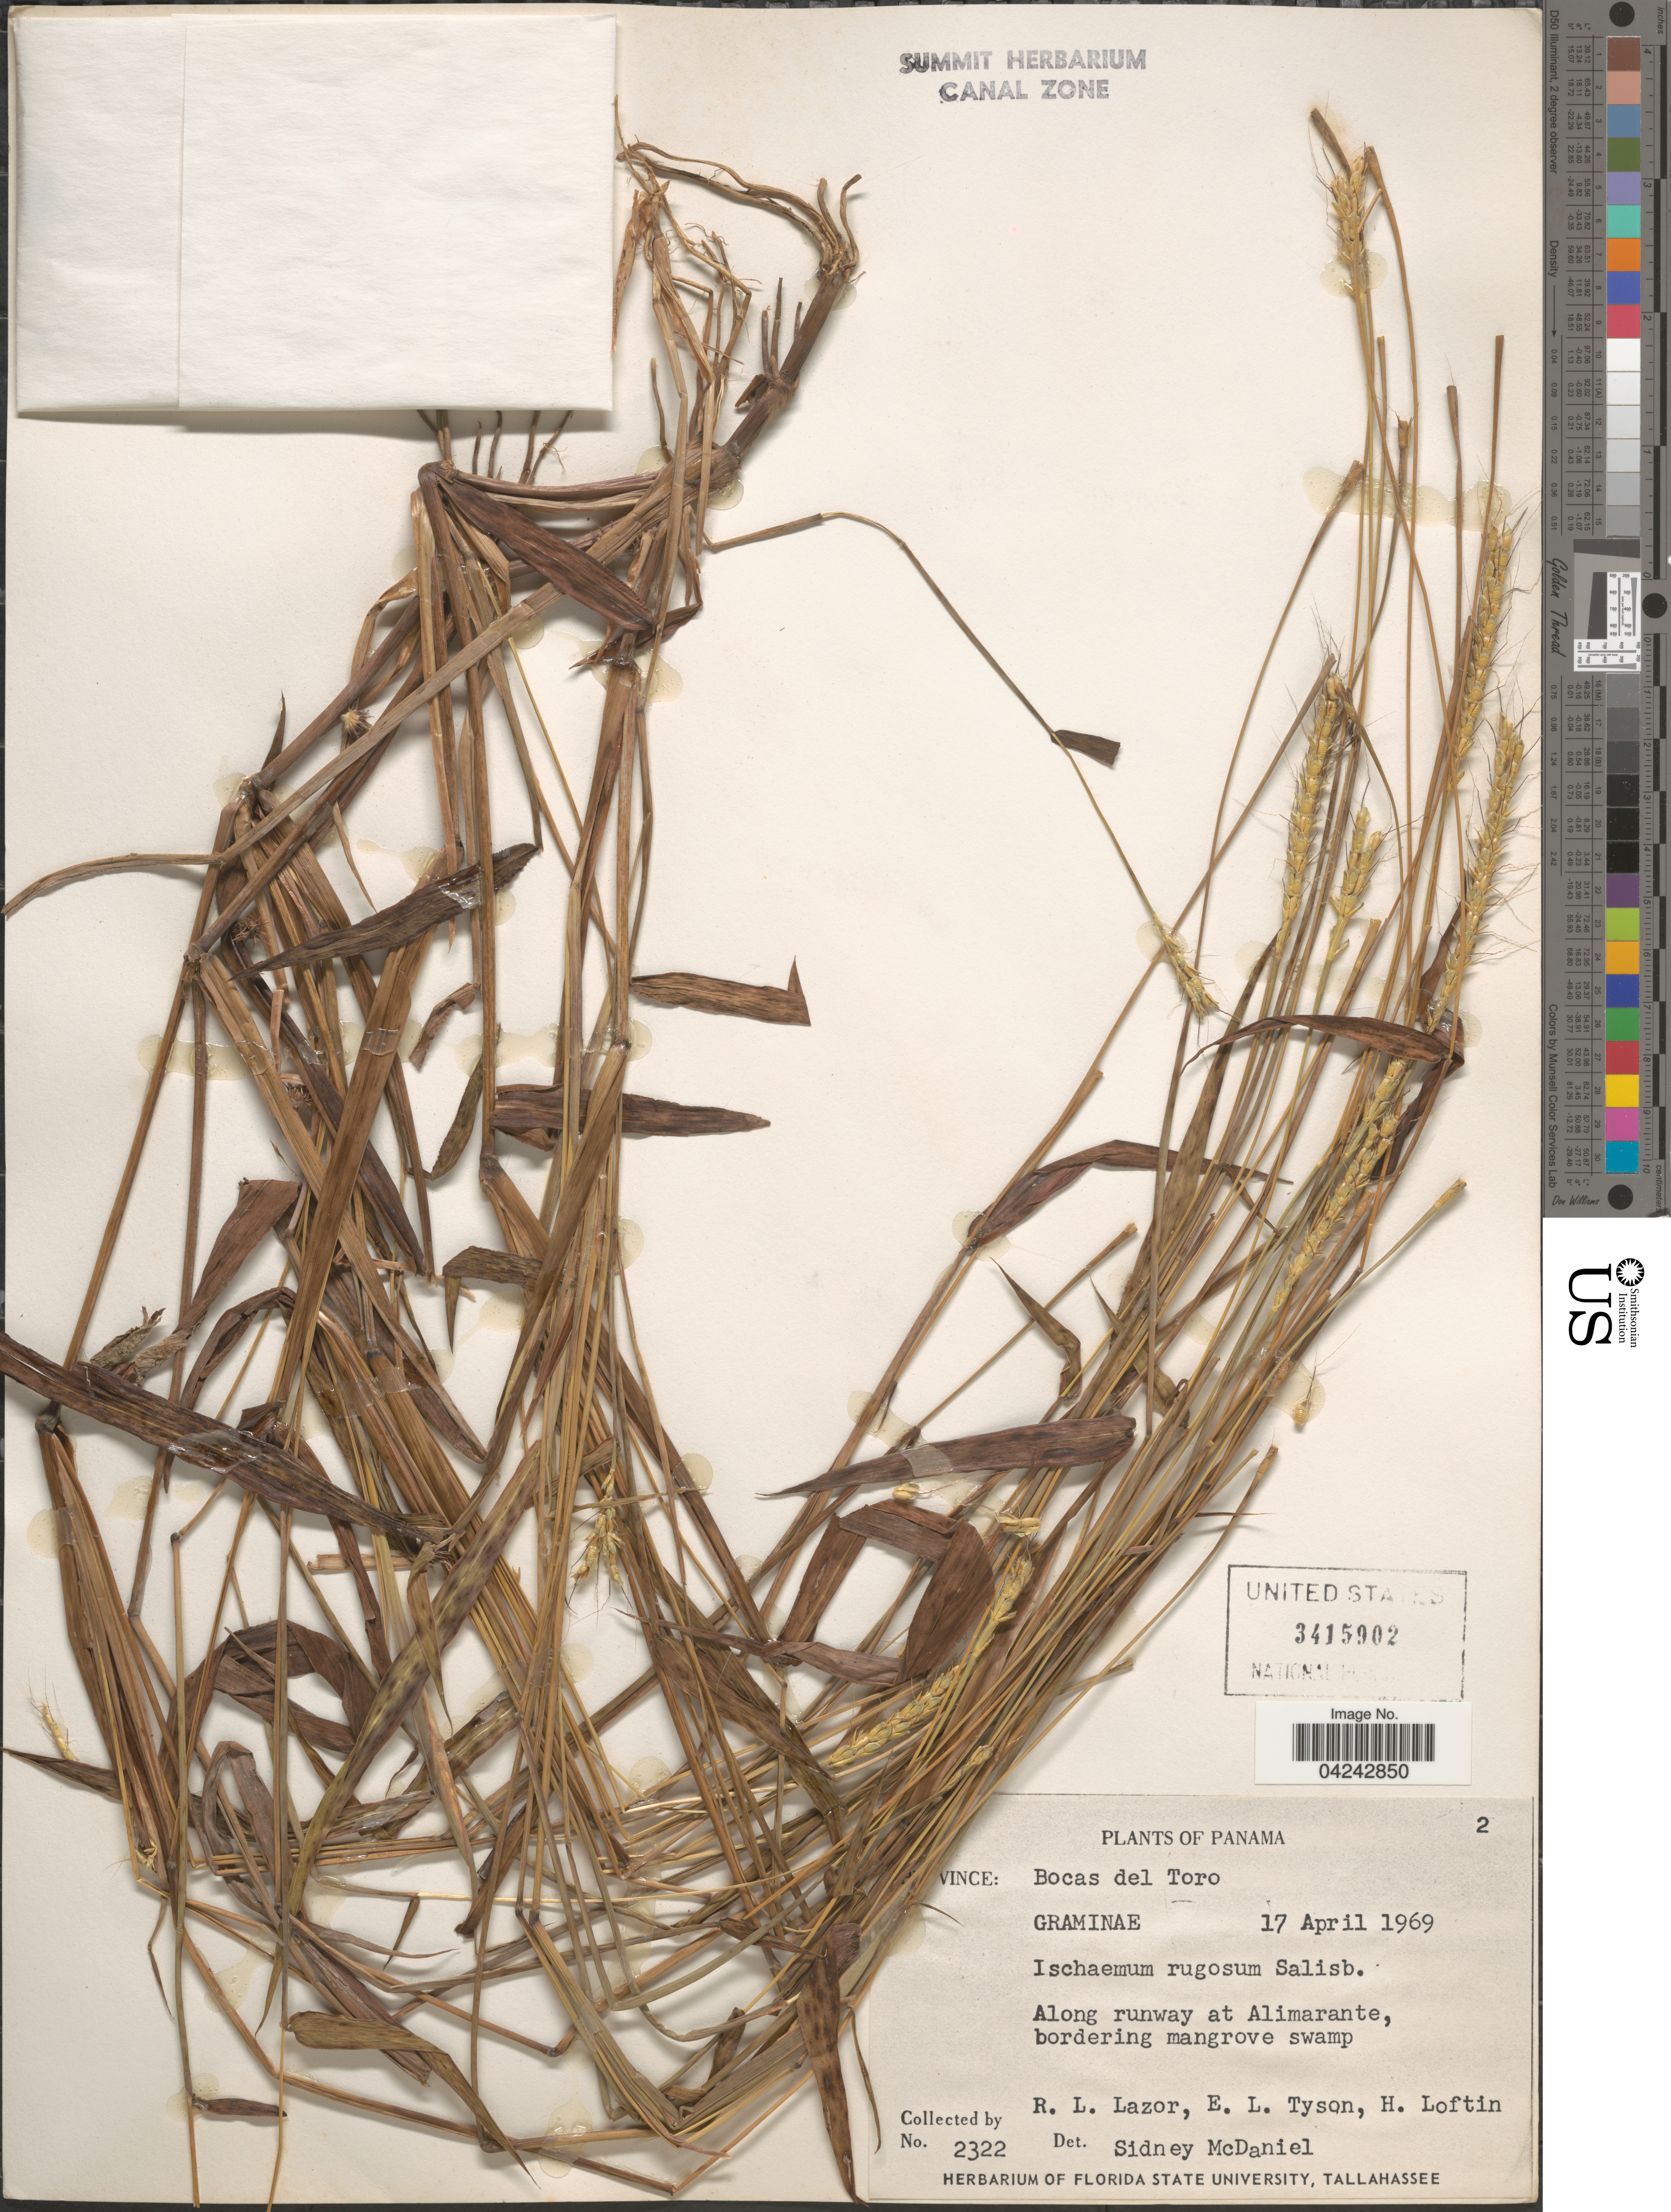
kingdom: Plantae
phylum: Tracheophyta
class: Liliopsida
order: Poales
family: Poaceae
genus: Ischaemum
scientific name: Ischaemum rugosum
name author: Salisb.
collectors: R. L. Lazor, E. L. Tyson & H. Loftin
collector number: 2322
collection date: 1969-04-17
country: Panama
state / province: Bocas del Toro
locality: Along runway at Alimarante, bordering mangrove swamp.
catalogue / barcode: US 3415902